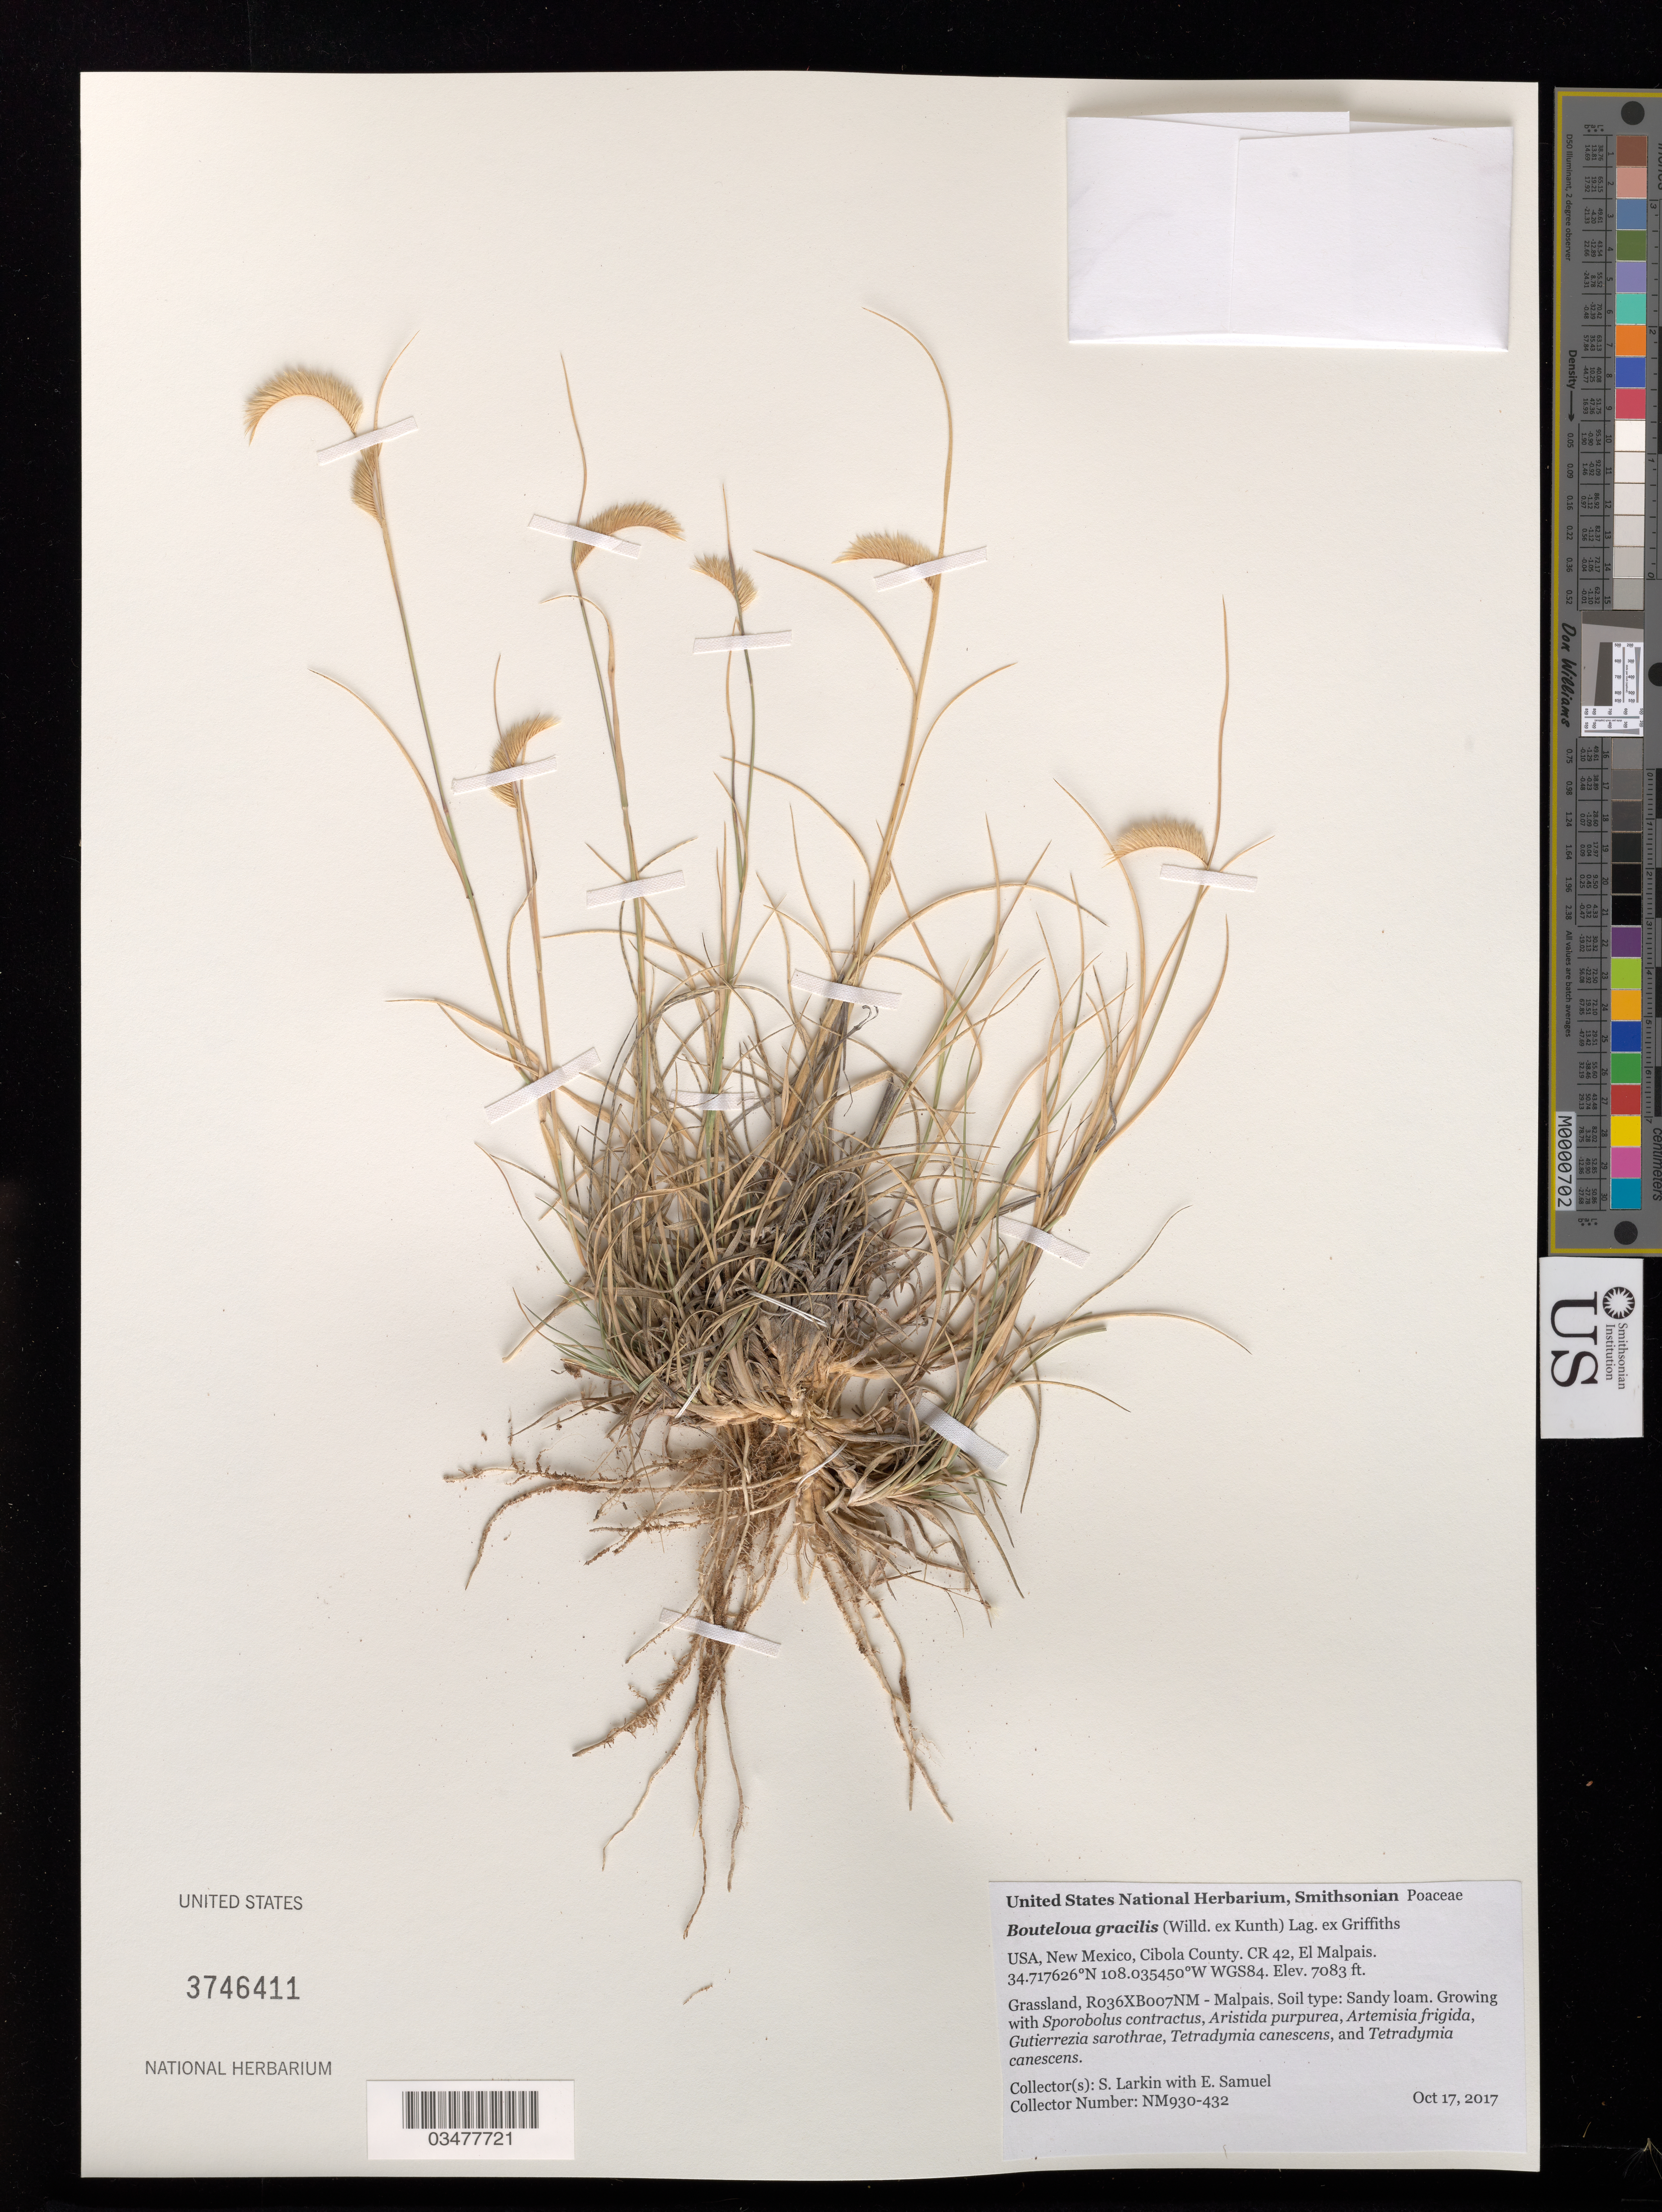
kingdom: Plantae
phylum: Tracheophyta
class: Liliopsida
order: Poales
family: Poaceae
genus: Bouteloua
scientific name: Bouteloua gracilis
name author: (Kunth) Lag. ex Griffiths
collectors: S. Larkin & E. Samuel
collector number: NM930-432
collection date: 2017-10-17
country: United States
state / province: New Mexico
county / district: Cibola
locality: BLM, El Malpais, CR 42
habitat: R036XB007NM - Malpais. Sandy loam. Aristida purpurea, Artemisia frigida, etc.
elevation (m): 2159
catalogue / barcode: US 3746411